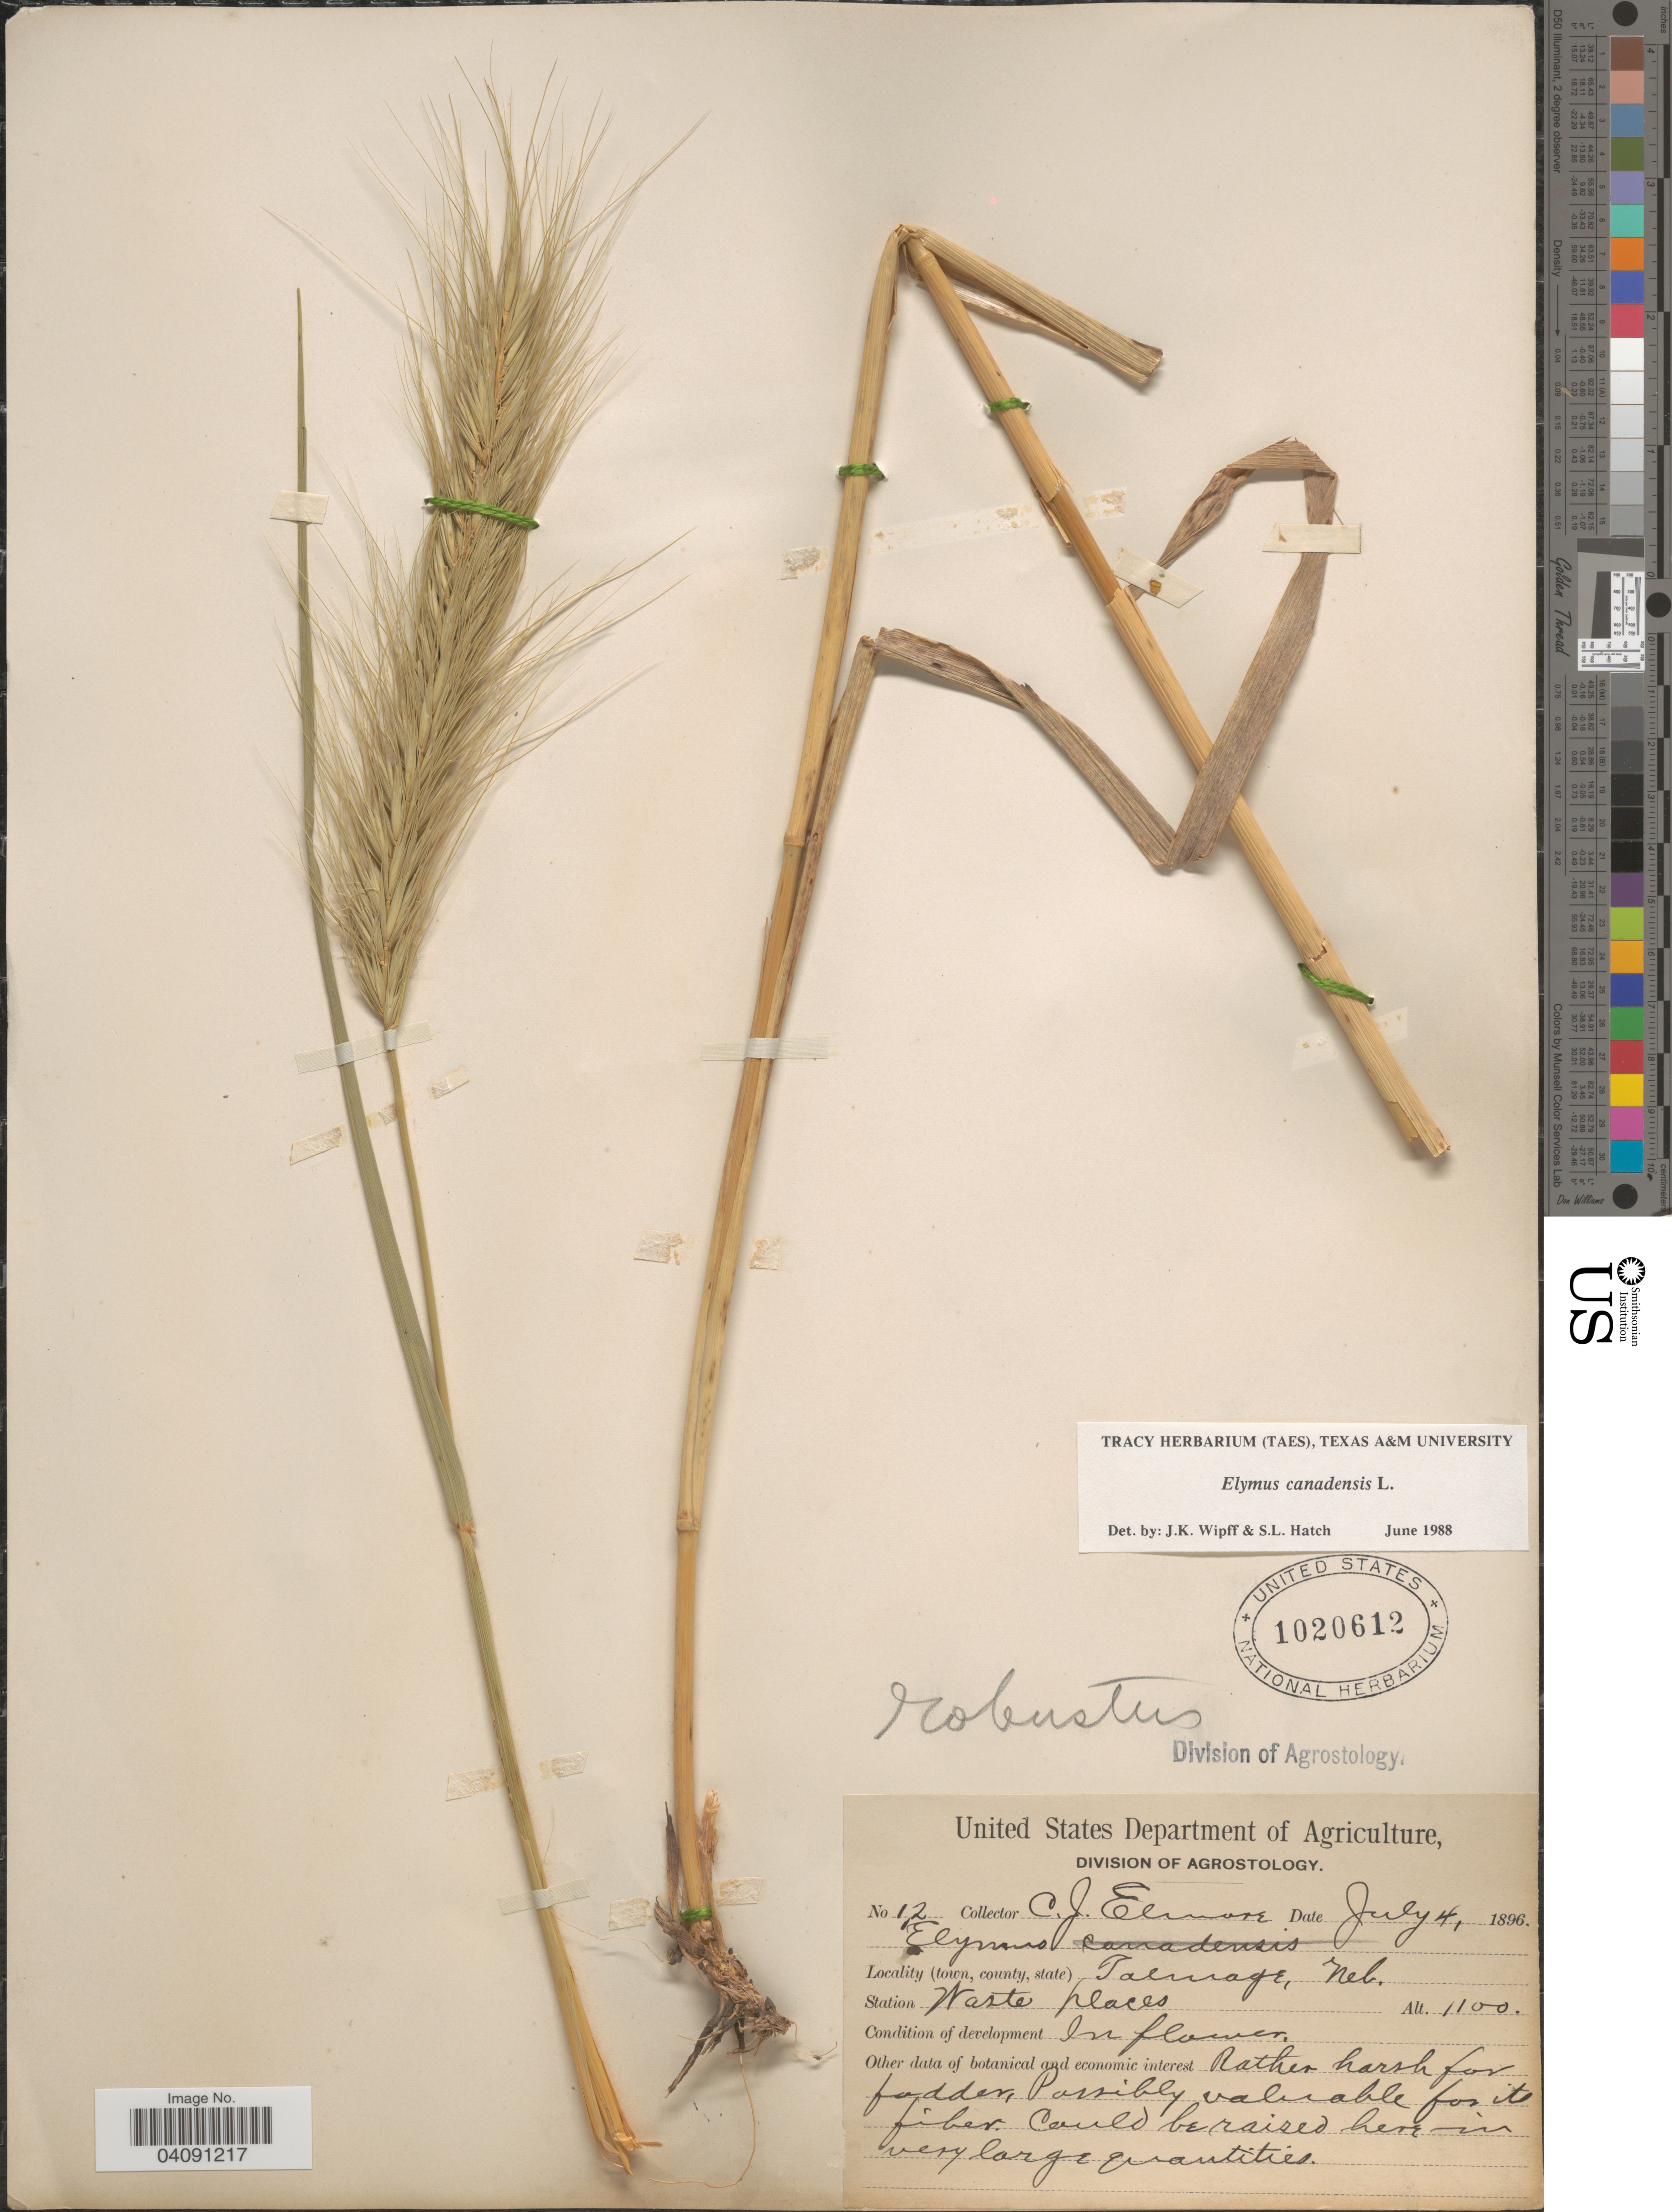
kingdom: Plantae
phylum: Tracheophyta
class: Liliopsida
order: Poales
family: Poaceae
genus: Elymus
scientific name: Elymus canadensis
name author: L.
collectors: C. Elmore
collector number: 12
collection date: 1896-07-04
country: United States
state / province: Nebraska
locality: Talmage.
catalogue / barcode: US 1020612